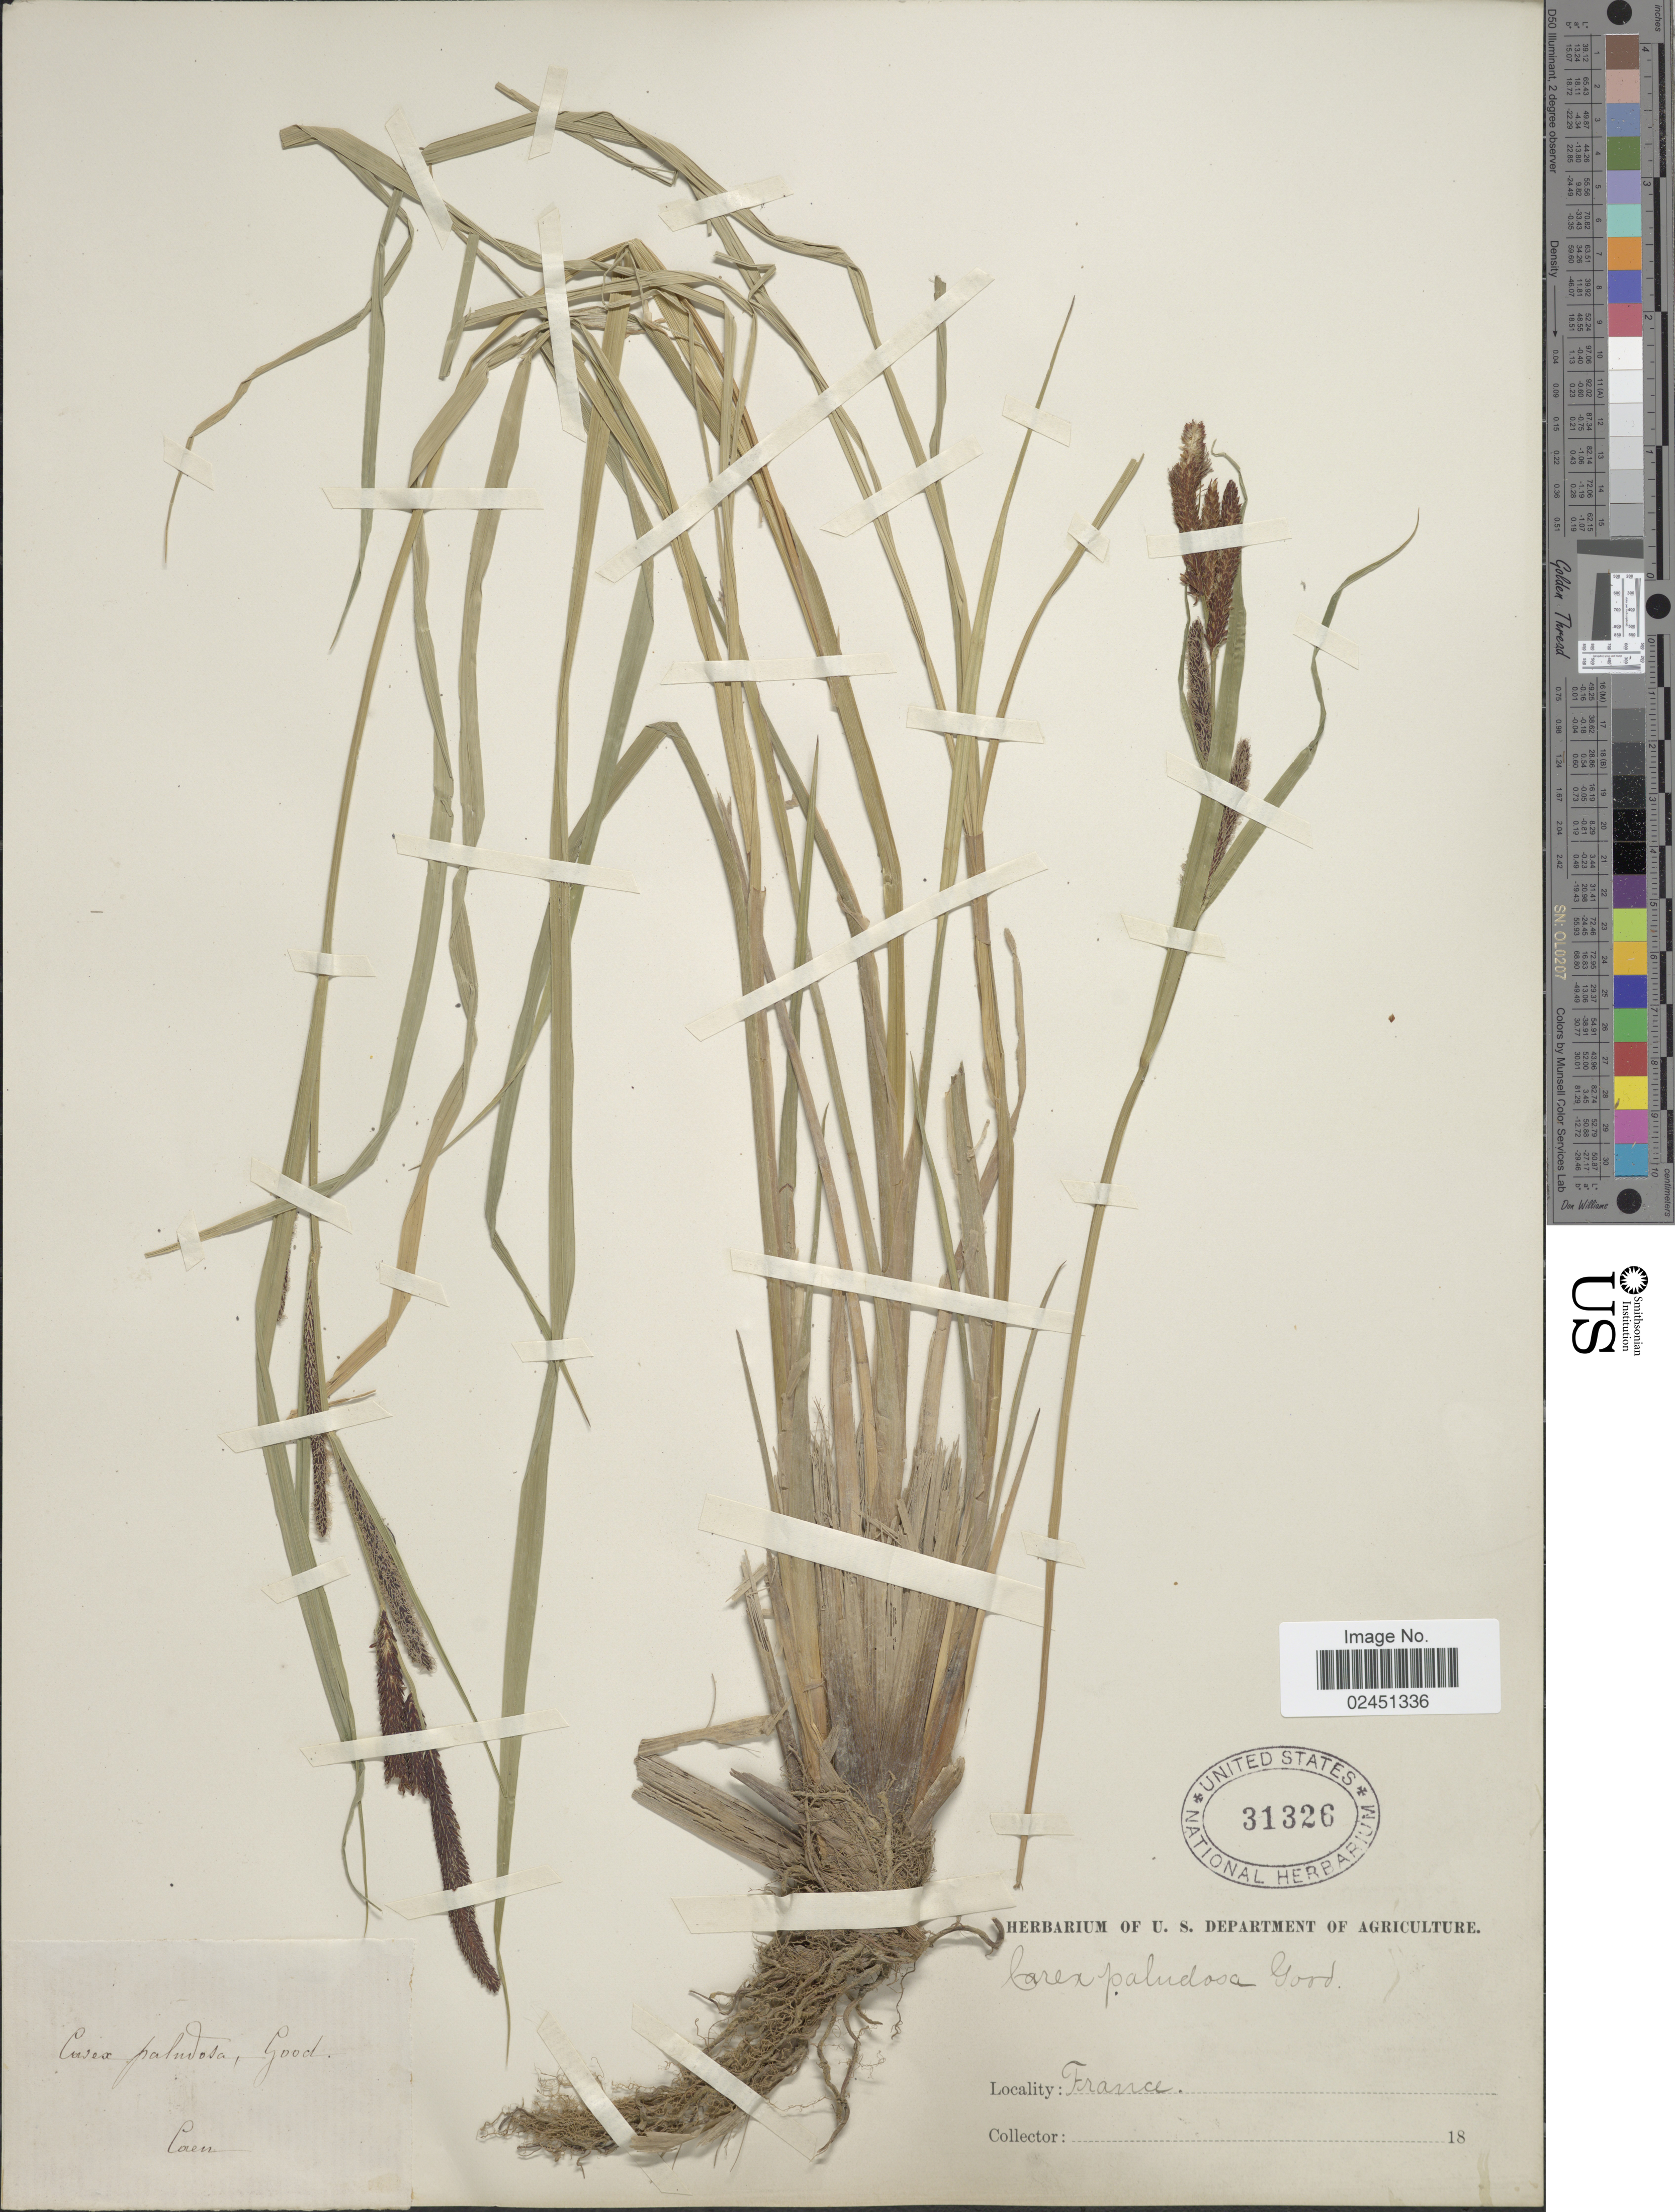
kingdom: Plantae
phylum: Tracheophyta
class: Liliopsida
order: Poales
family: Cyperaceae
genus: Carex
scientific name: Carex acutiformis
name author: Ehrh.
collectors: ex herb. U. S. Department of Agriculture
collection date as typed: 18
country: France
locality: Caen [unsure placement] [interpreted]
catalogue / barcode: US 31326